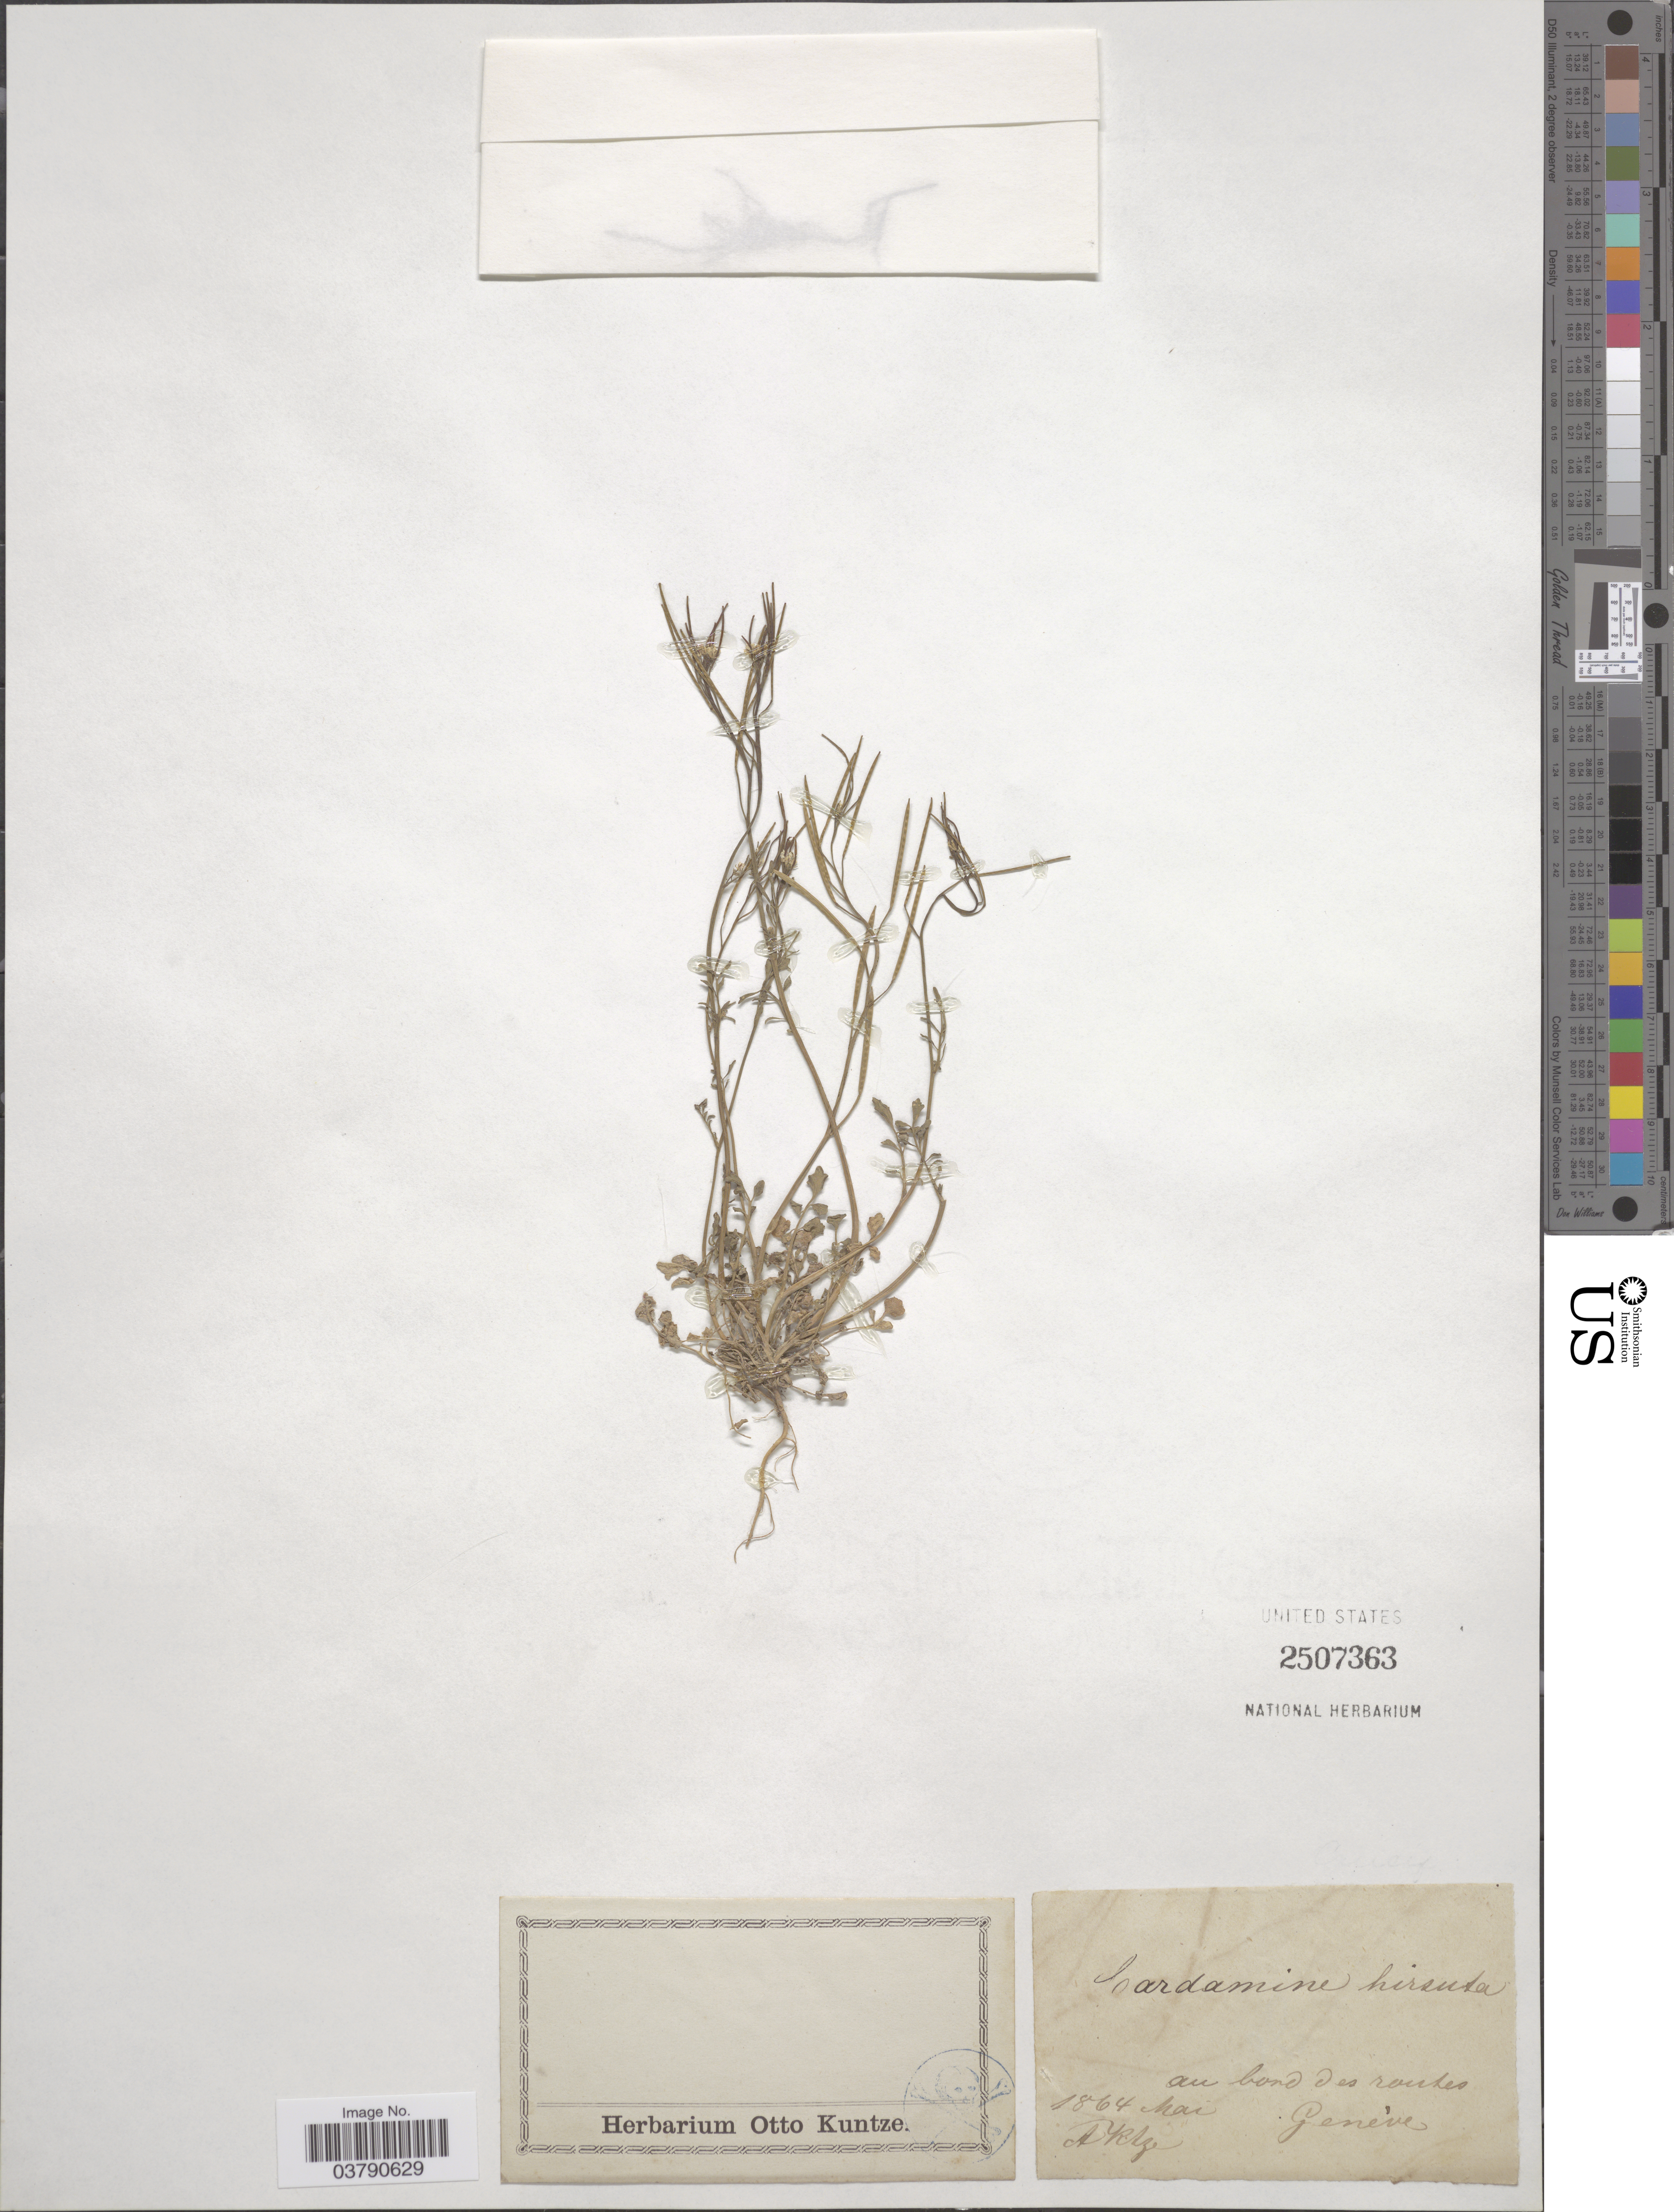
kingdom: Plantae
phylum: Tracheophyta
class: Magnoliopsida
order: Brassicales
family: Brassicaceae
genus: Cardamine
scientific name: Cardamine hirsuta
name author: L.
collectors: A. Kuntze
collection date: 1864-05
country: Switzerland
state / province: Genève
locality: Au bord des routes Genève.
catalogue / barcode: US 2507363